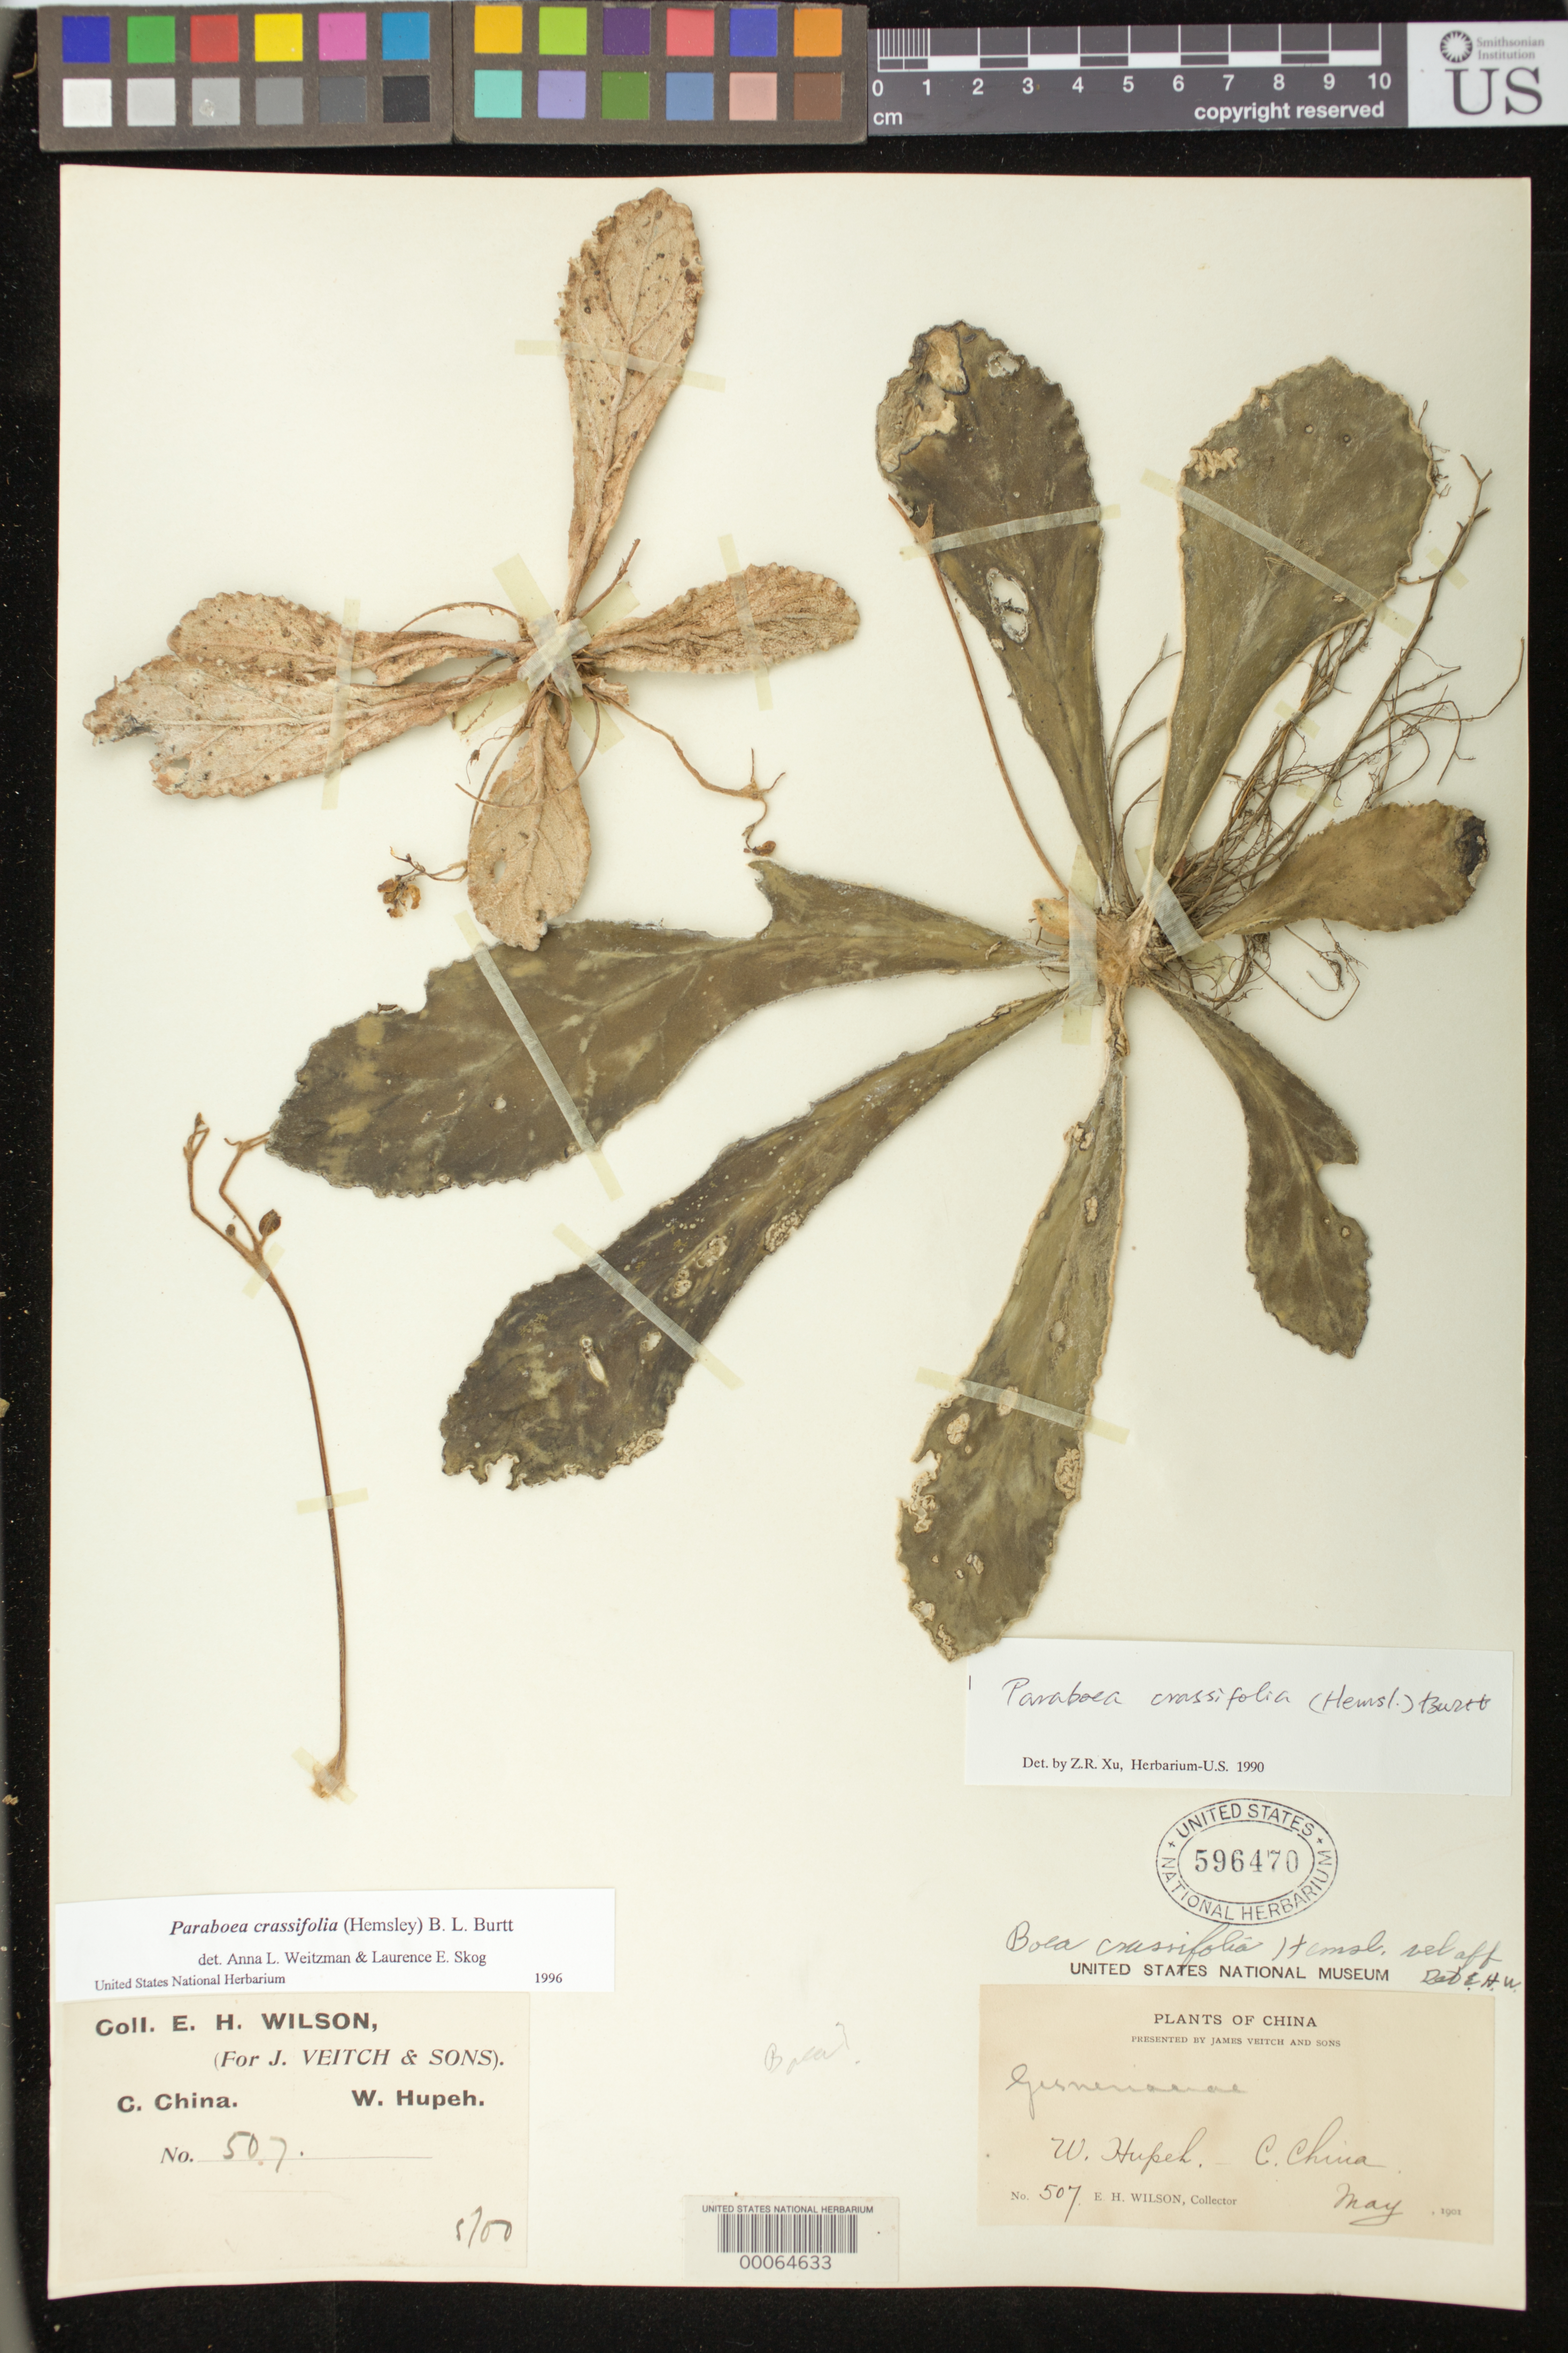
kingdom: Plantae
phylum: Tracheophyta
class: Magnoliopsida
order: Lamiales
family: Gesneriaceae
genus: Paraboea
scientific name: Paraboea crassifolia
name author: (Hemsl.) B.L. Burtt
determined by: Xu, Z. R.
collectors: E. H. Wilson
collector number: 507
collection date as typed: May 1901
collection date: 1901-05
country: China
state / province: Hubei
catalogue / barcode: US 596470